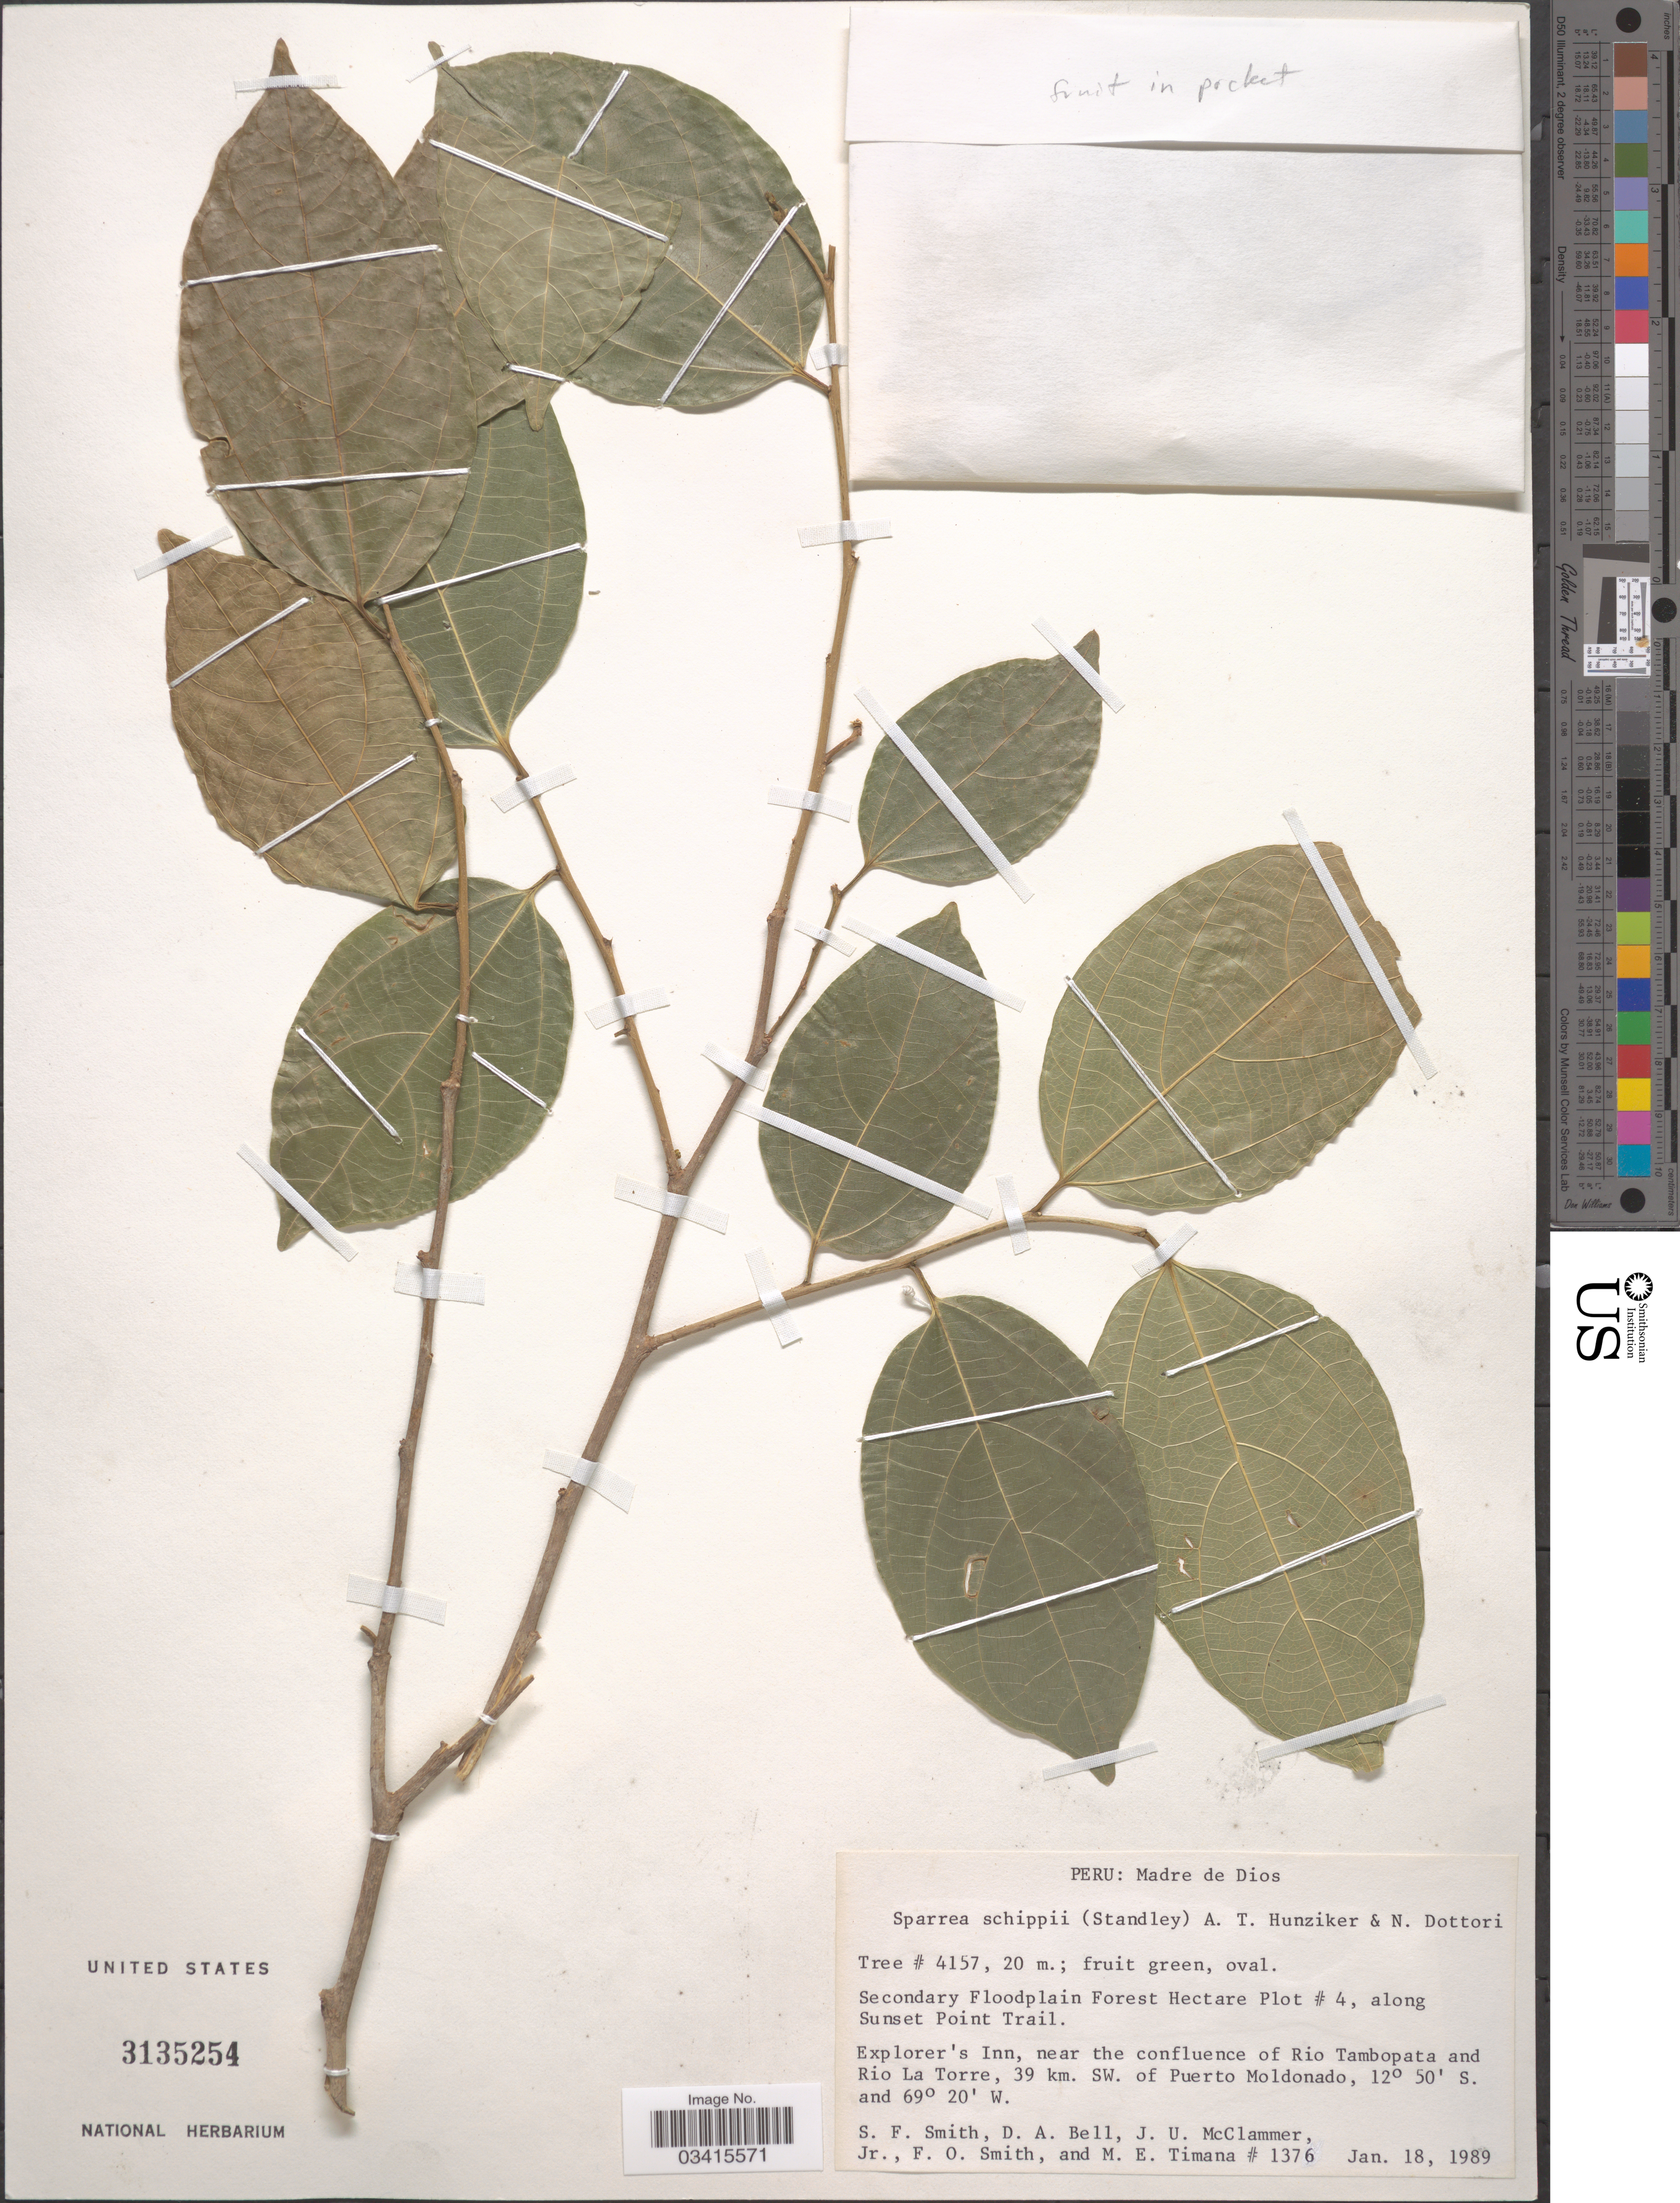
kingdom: Plantae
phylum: Tracheophyta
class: Magnoliopsida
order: Rosales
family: Cannabaceae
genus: Celtis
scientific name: Celtis schippii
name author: Standl.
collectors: S.F. Smith, D. A. Bell, J. McClammer Jr. & F. Smith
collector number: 1376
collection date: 1989-01-18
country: Peru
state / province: Madre de Dios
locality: Secondary Floodlplain Forest Hectare Plot #4, along Sunset Point Trail. Explorer's Inn, near the confluence of Rio Tambopata and Rio La Torre, 39 km. SW. of Puerto Maldonado.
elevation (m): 20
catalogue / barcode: US 3135254